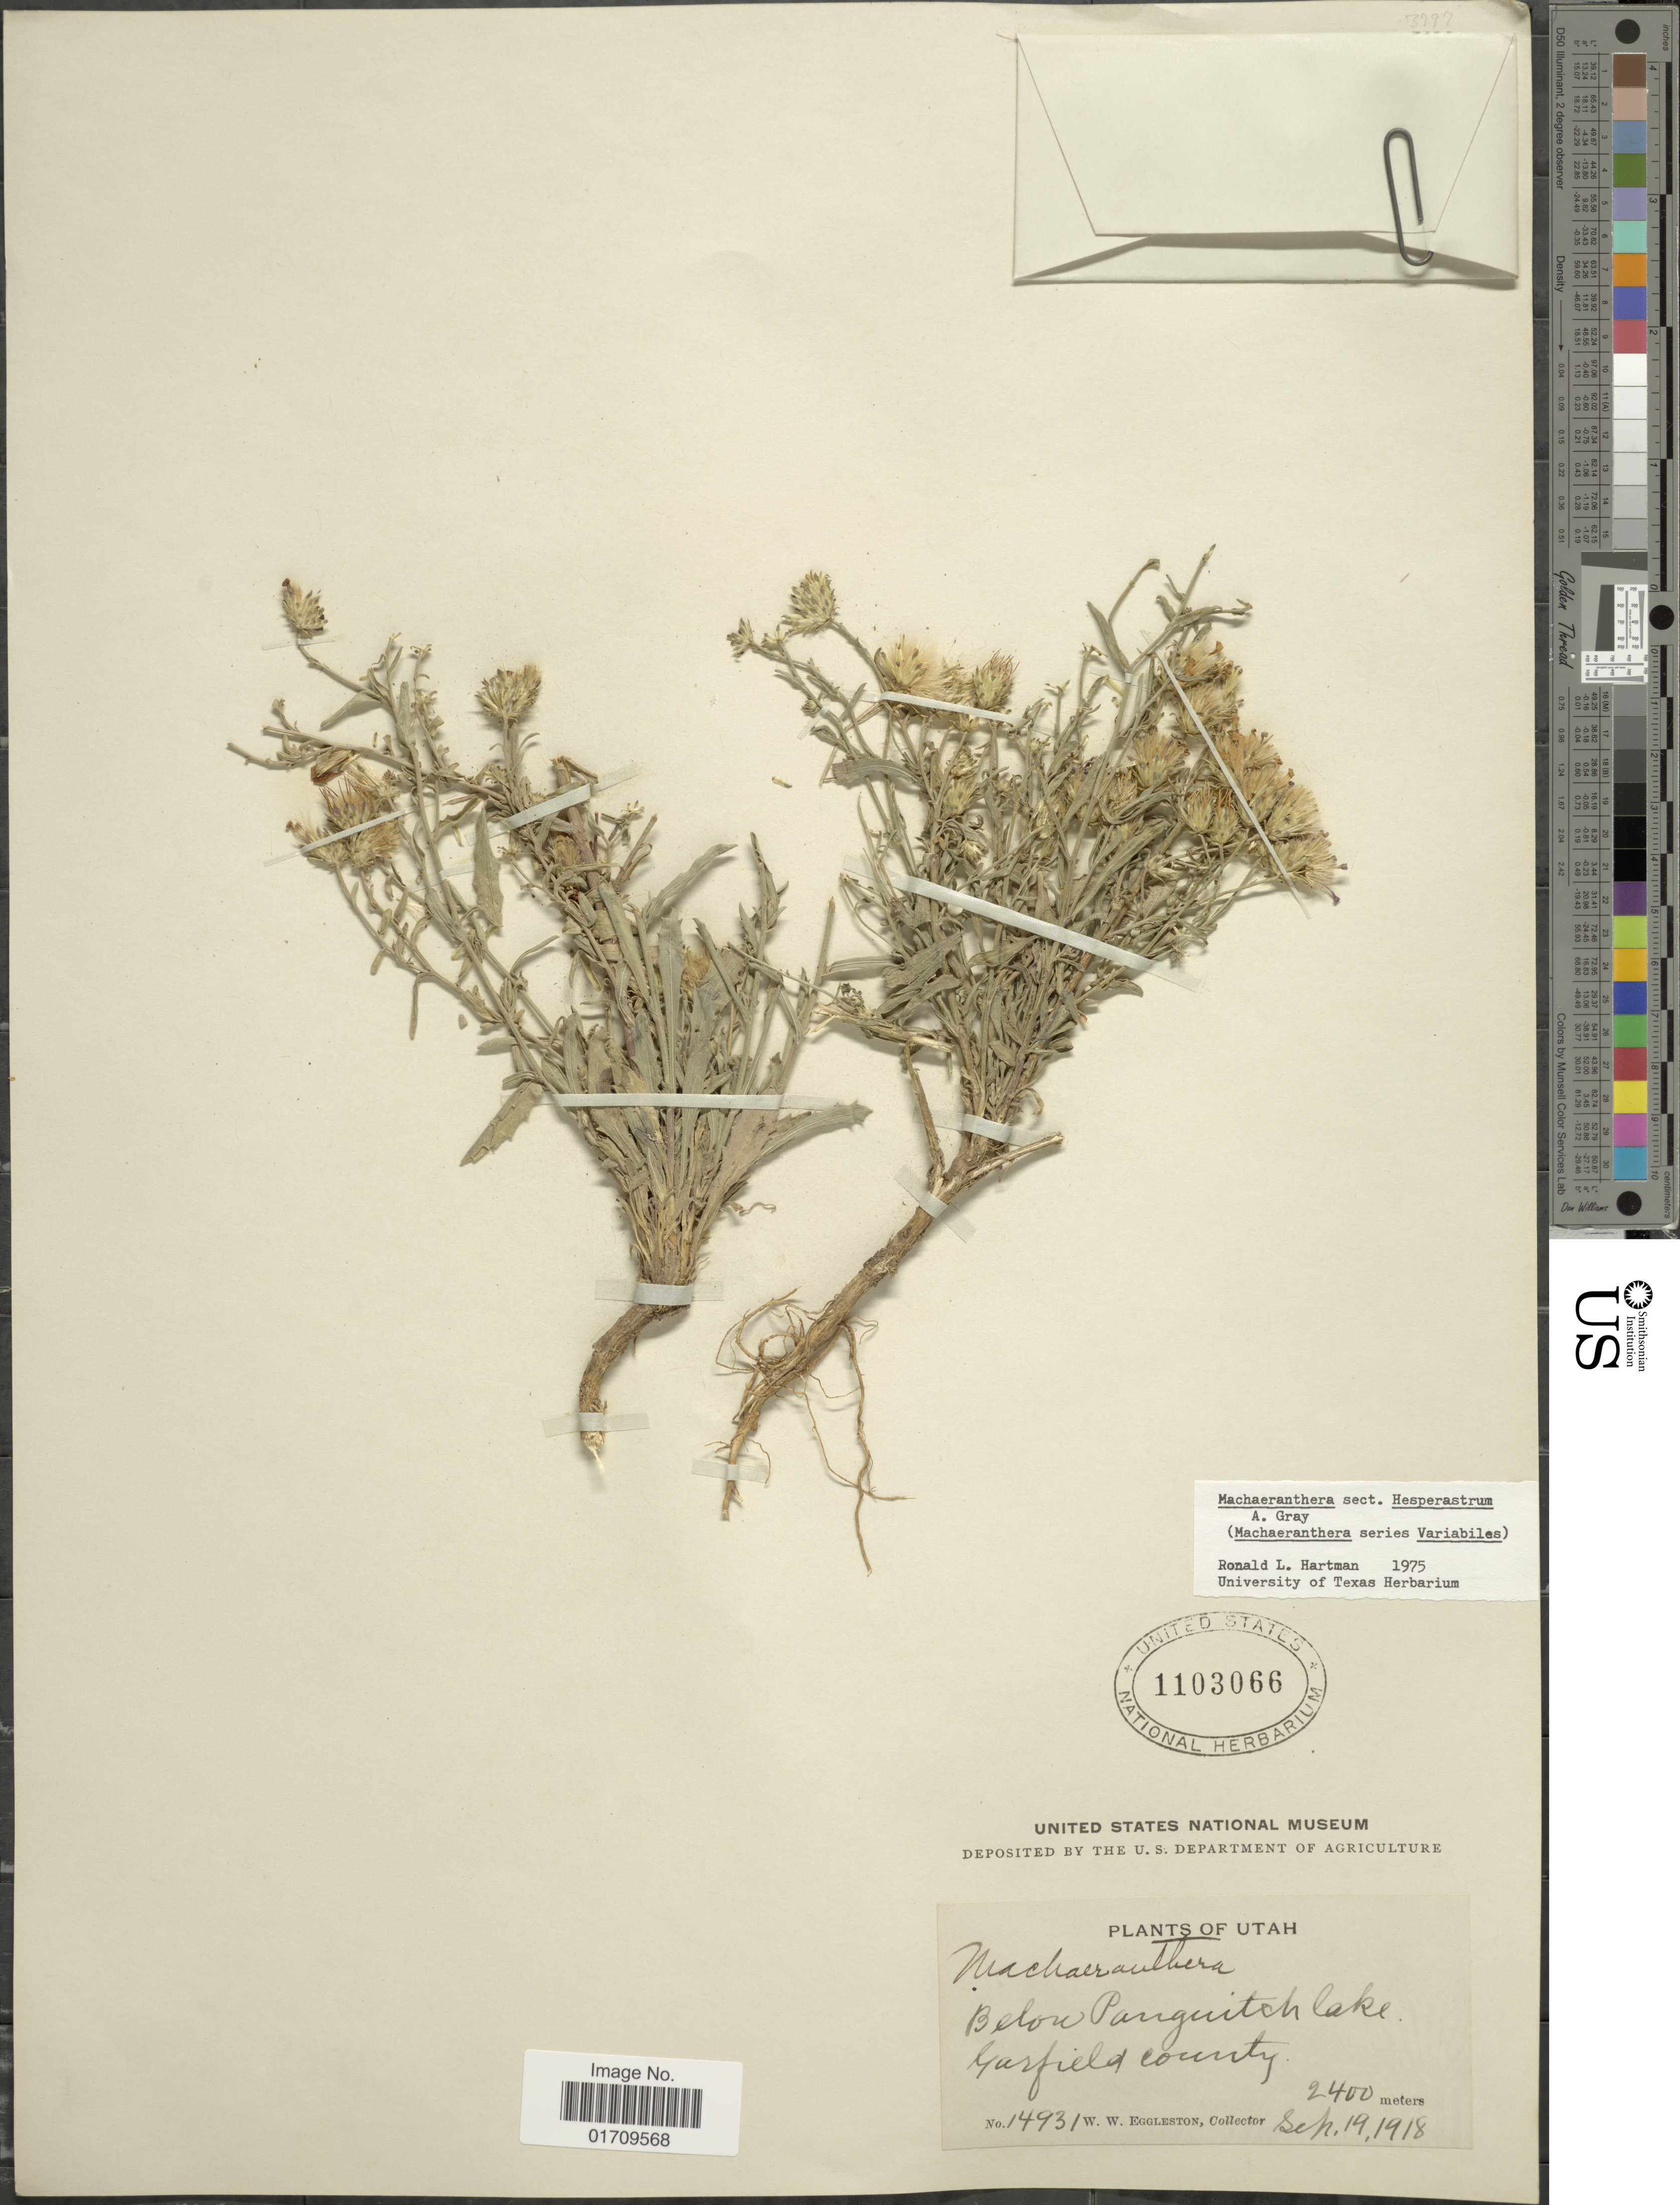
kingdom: Plantae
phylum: Tracheophyta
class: Magnoliopsida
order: Asterales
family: Asteraceae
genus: Machaeranthera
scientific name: Machaeranthera sp.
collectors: W. W. Eggleston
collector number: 14931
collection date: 1918-09-19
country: United States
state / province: Utah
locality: Below Panguitch Lake, Garfield County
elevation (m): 2400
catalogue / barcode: US 1103066